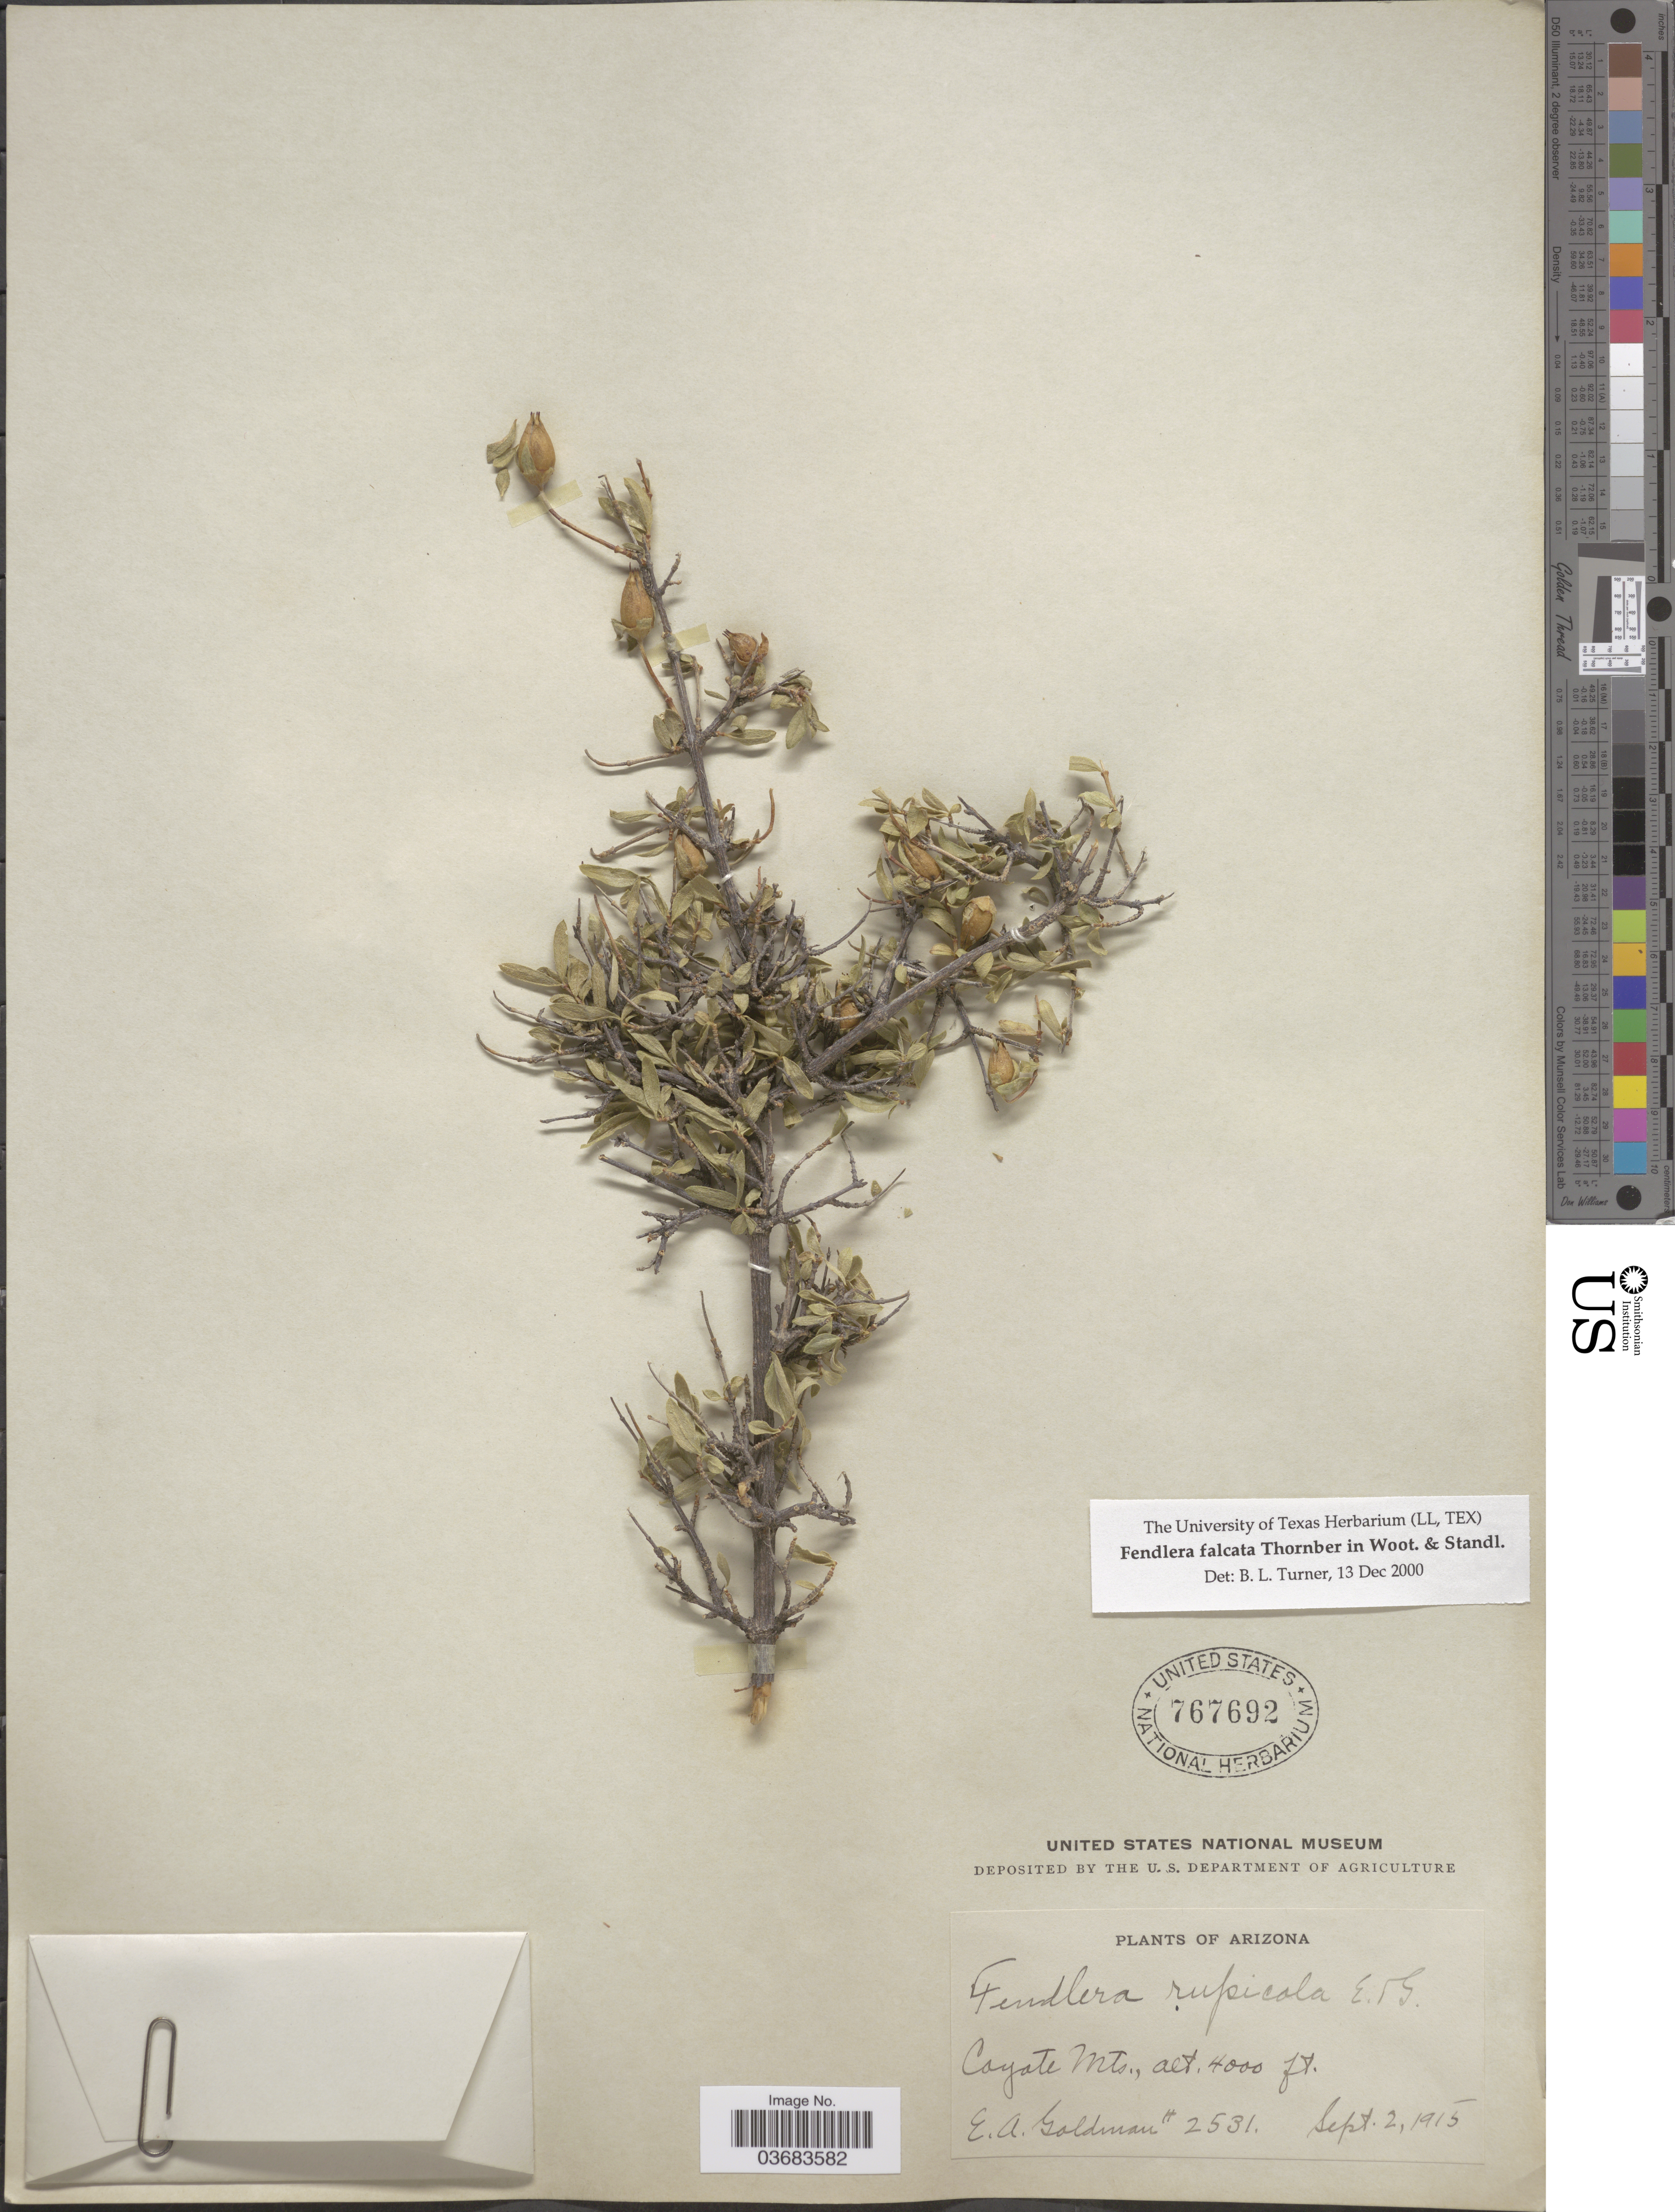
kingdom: Plantae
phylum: Tracheophyta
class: Magnoliopsida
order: Cornales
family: Hydrangeaceae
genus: Fendlera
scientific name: Fendlera rupicola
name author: Englem. & A. Gray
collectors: E. A. Goldman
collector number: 2531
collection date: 1915-09-02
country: United States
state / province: Arizona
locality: Coyote Mts.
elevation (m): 1219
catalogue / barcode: US 767692